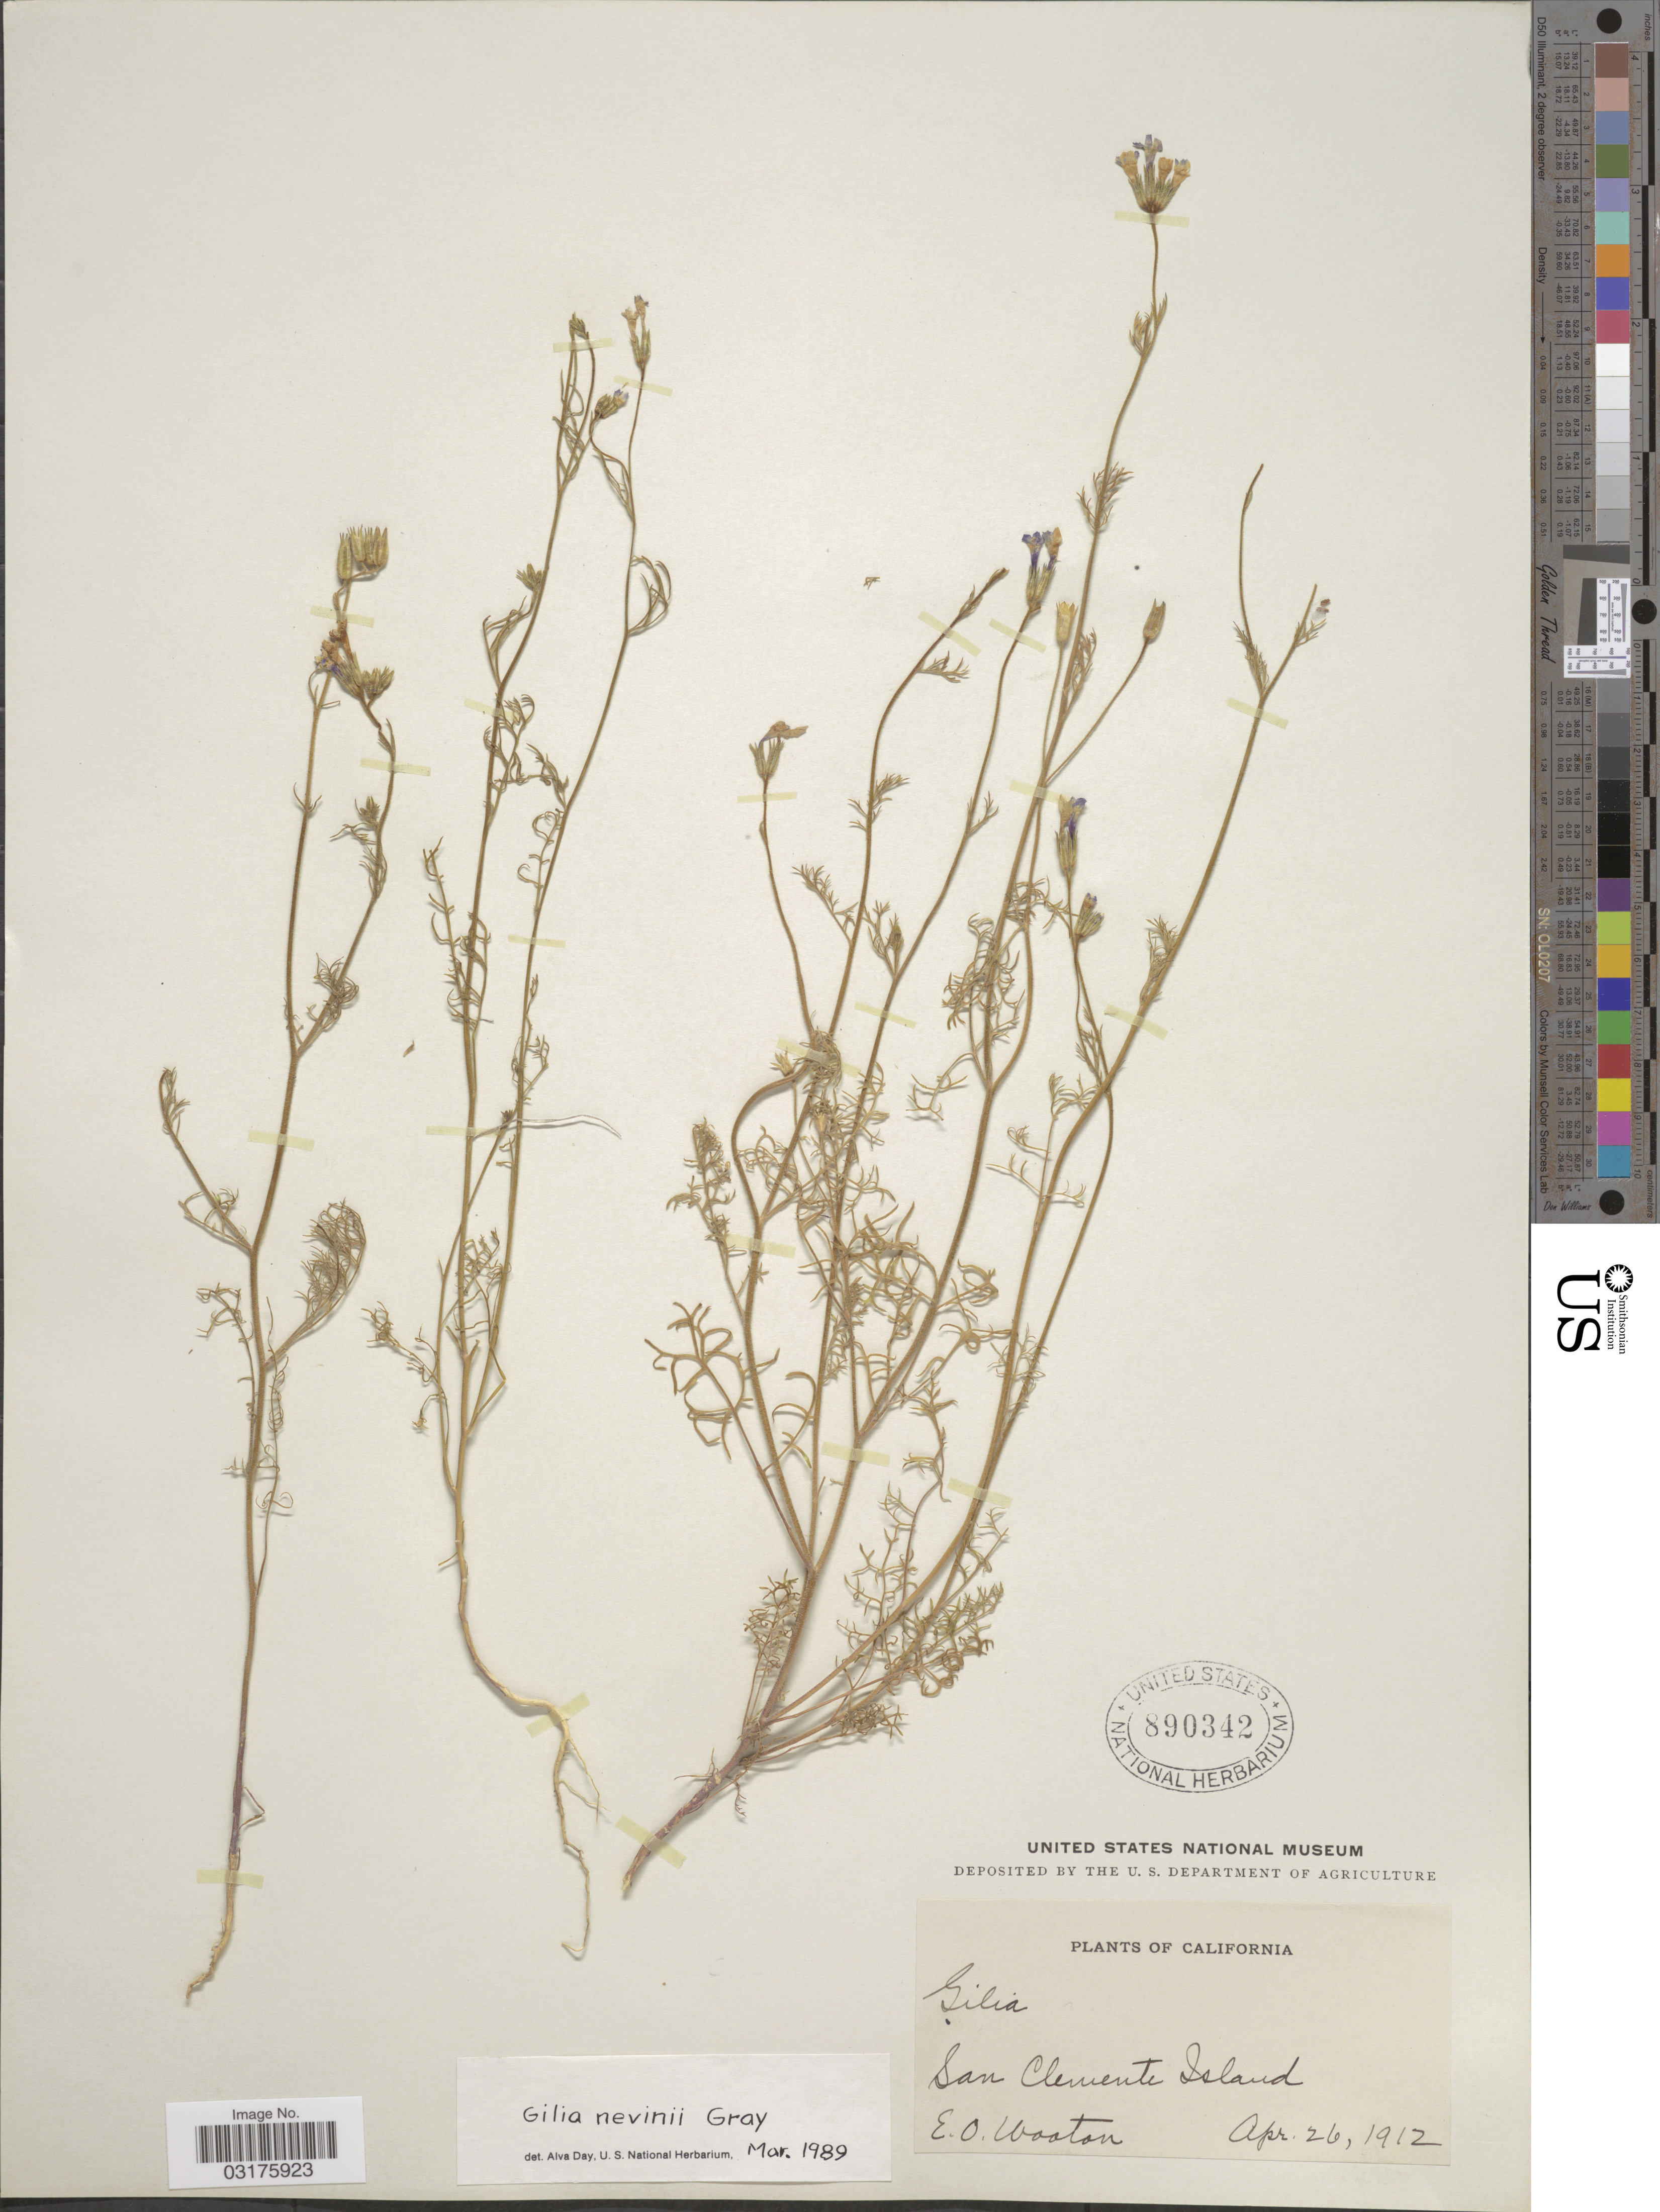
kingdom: Plantae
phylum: Tracheophyta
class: Magnoliopsida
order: Ericales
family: Polemoniaceae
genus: Gilia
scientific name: Gilia nevinii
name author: A. Gray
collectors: E. O. Wooton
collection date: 1912-04-26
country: United States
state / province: California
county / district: Los Angeles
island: San Clemente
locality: San Clemente Island.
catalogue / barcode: US 890342